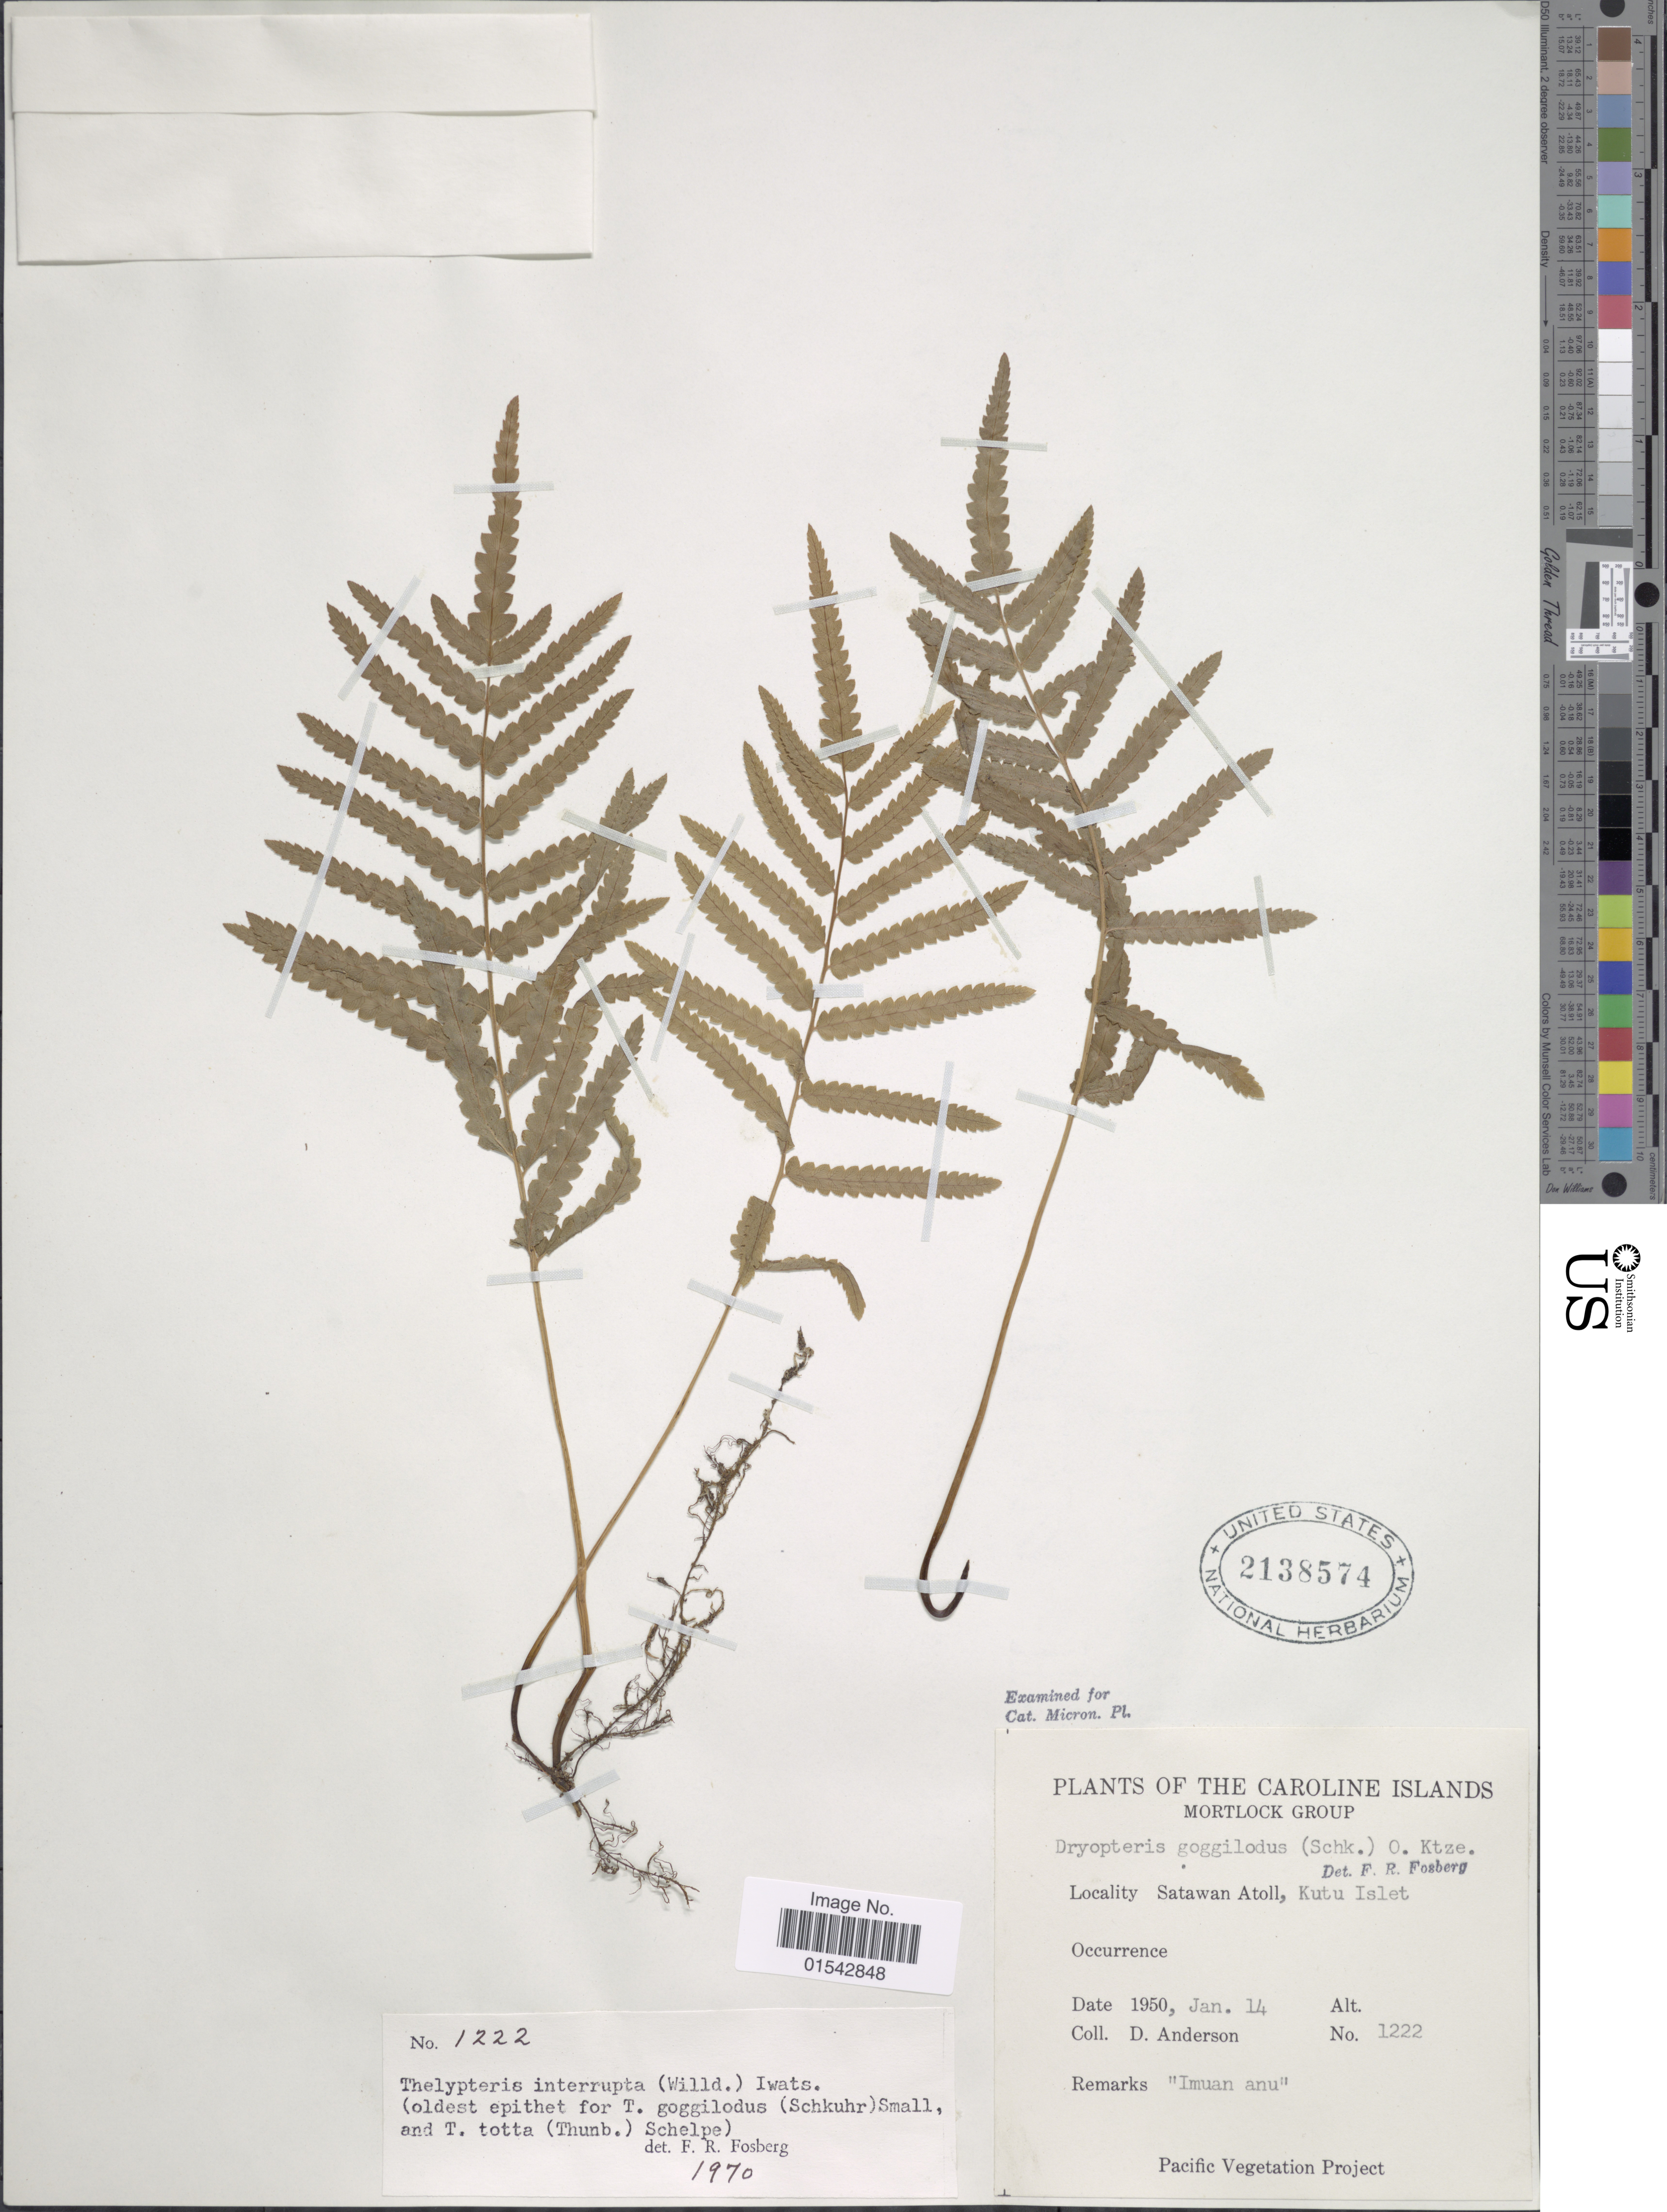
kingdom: Plantae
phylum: Tracheophyta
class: Polypodiopsida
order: Polypodiales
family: Thelypteridaceae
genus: Cyclosorus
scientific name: Cyclosorus interruptus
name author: (Willd.) H. Itô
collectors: D. Anderson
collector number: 1222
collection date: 1950-01-14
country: Micronesia, Federated States of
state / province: Truk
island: Satawan Atoll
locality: Satawan Atoll, Kutu Islet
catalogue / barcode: US 2138574